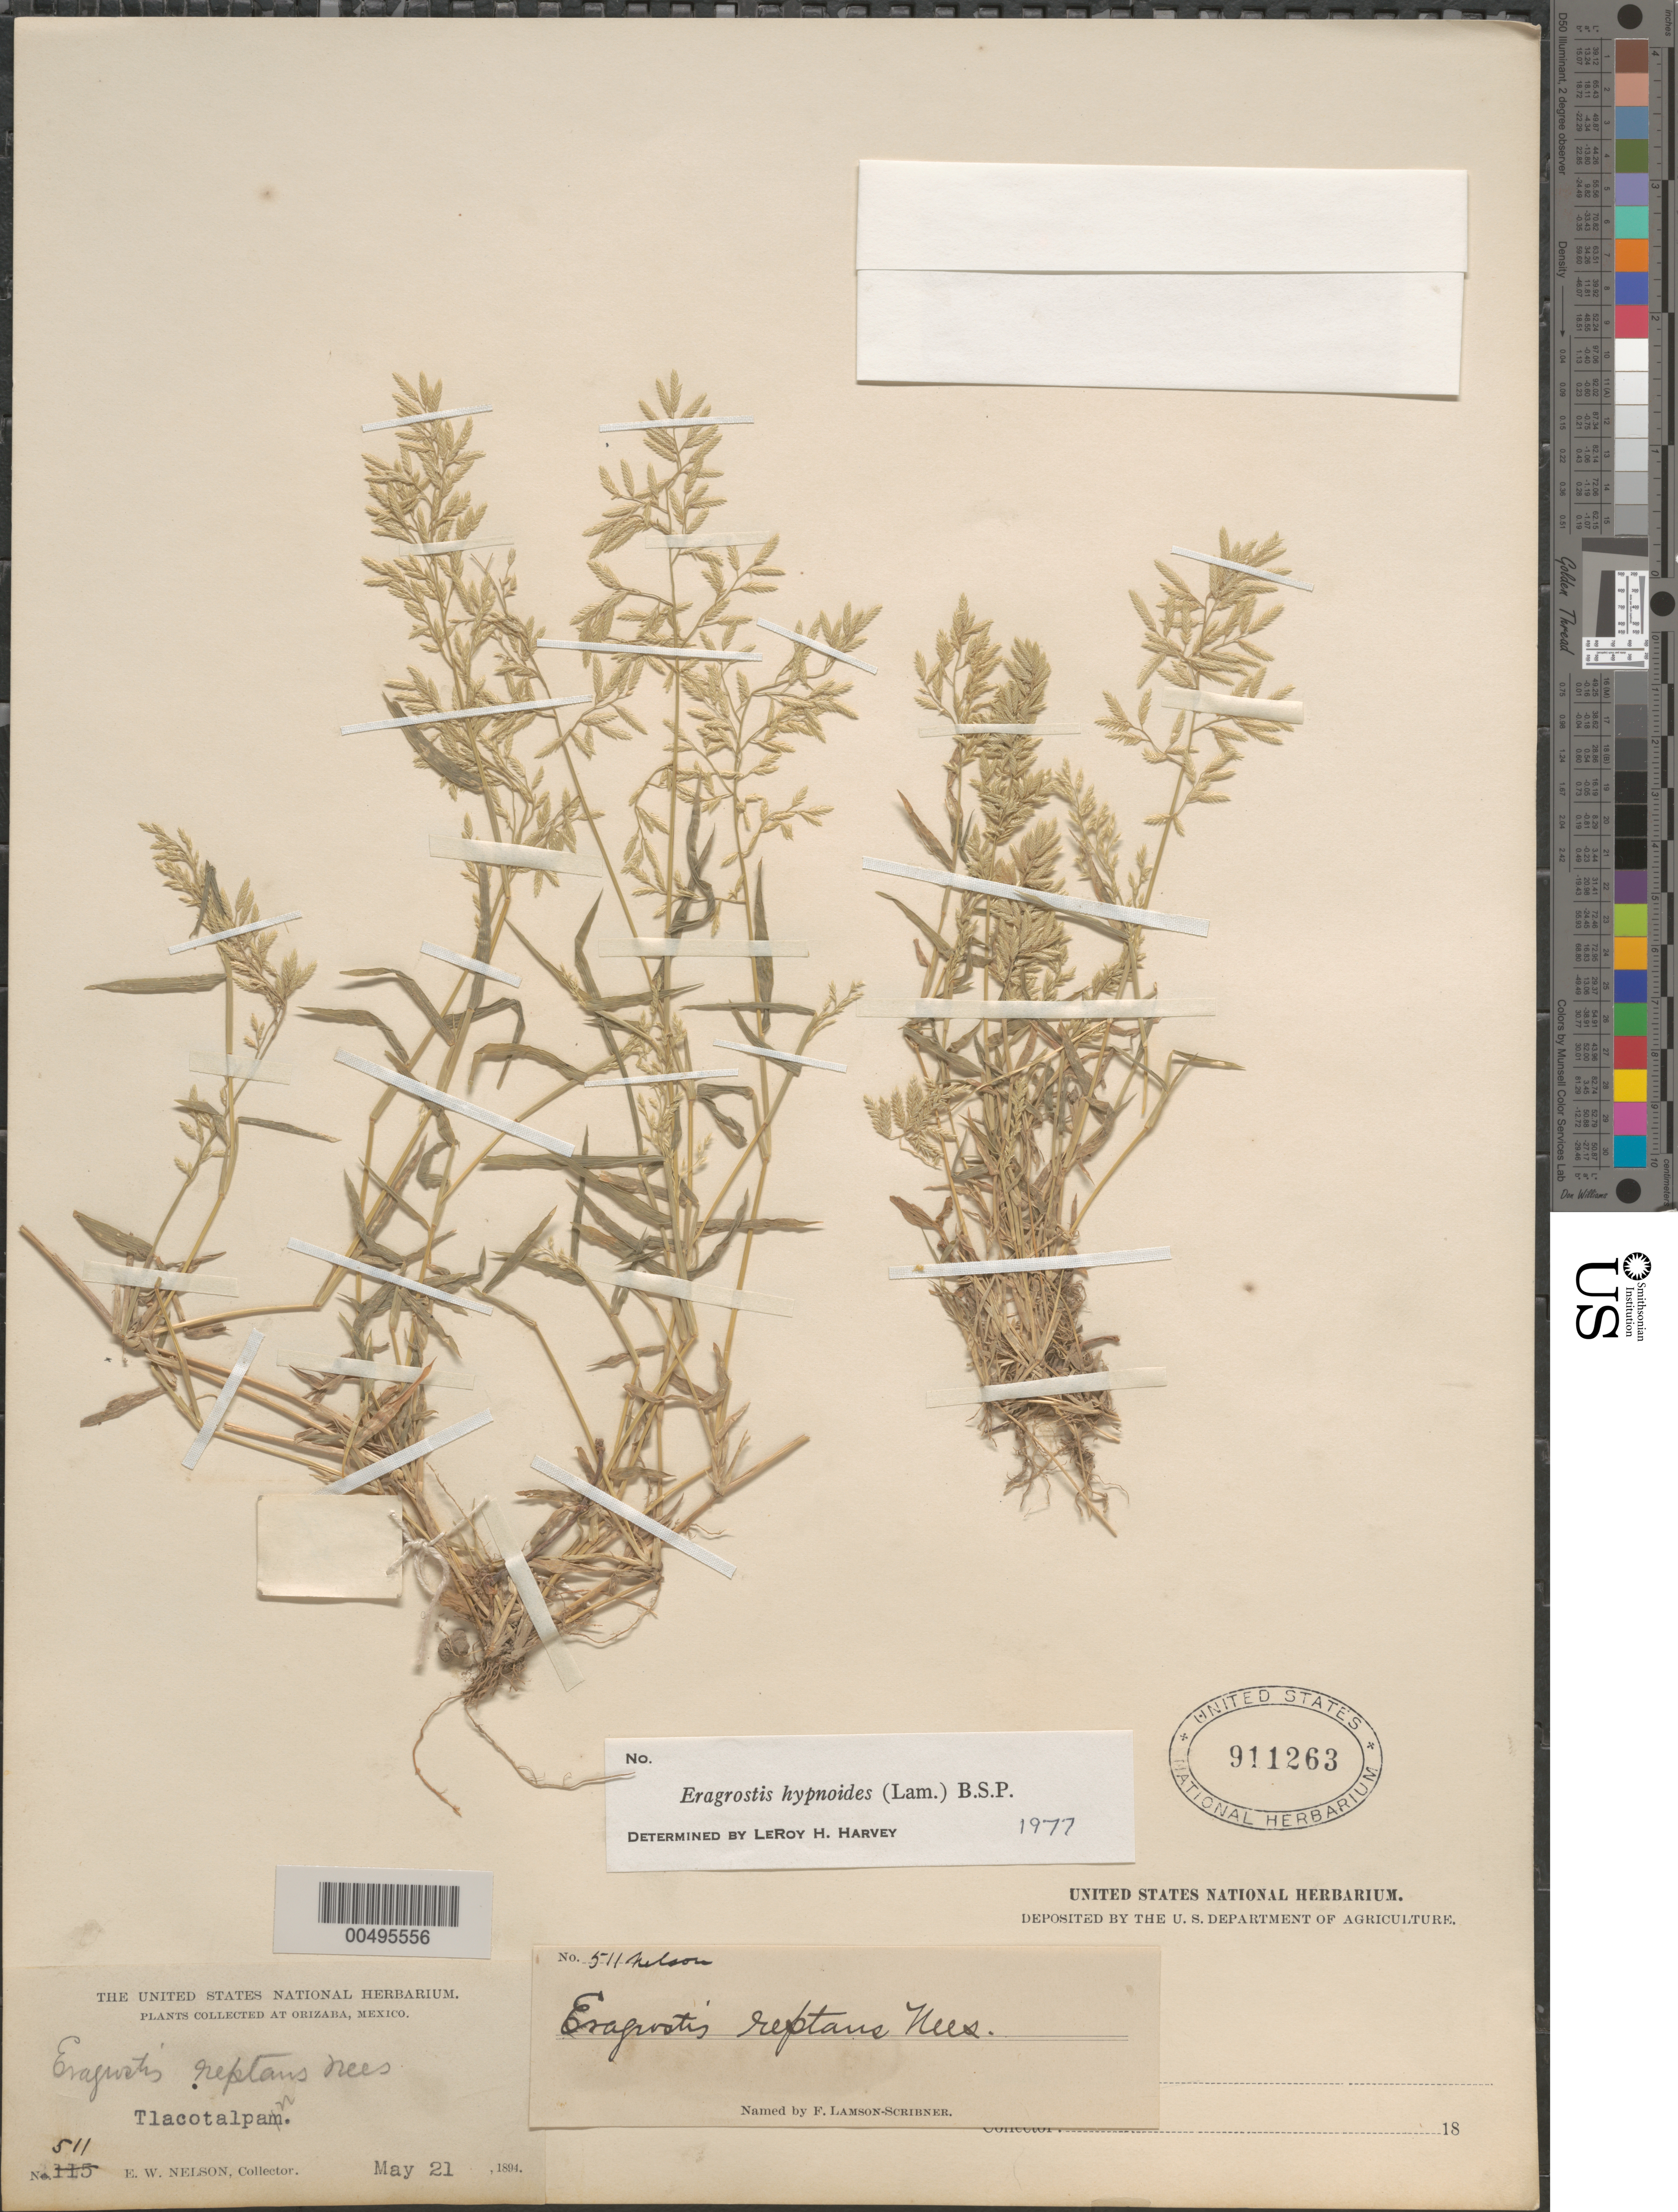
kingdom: Plantae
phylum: Tracheophyta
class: Liliopsida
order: Poales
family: Poaceae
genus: Eragrostis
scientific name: Eragrostis hypnoides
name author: (Lam.) Britton, Stearns & Poggenb.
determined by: Harvey, L. H.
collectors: E. W. Nelson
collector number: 511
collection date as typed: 21 May 1894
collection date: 1894-05-21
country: Mexico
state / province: Veracruz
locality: Orizaba, Tlacotalpan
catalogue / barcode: US 911263